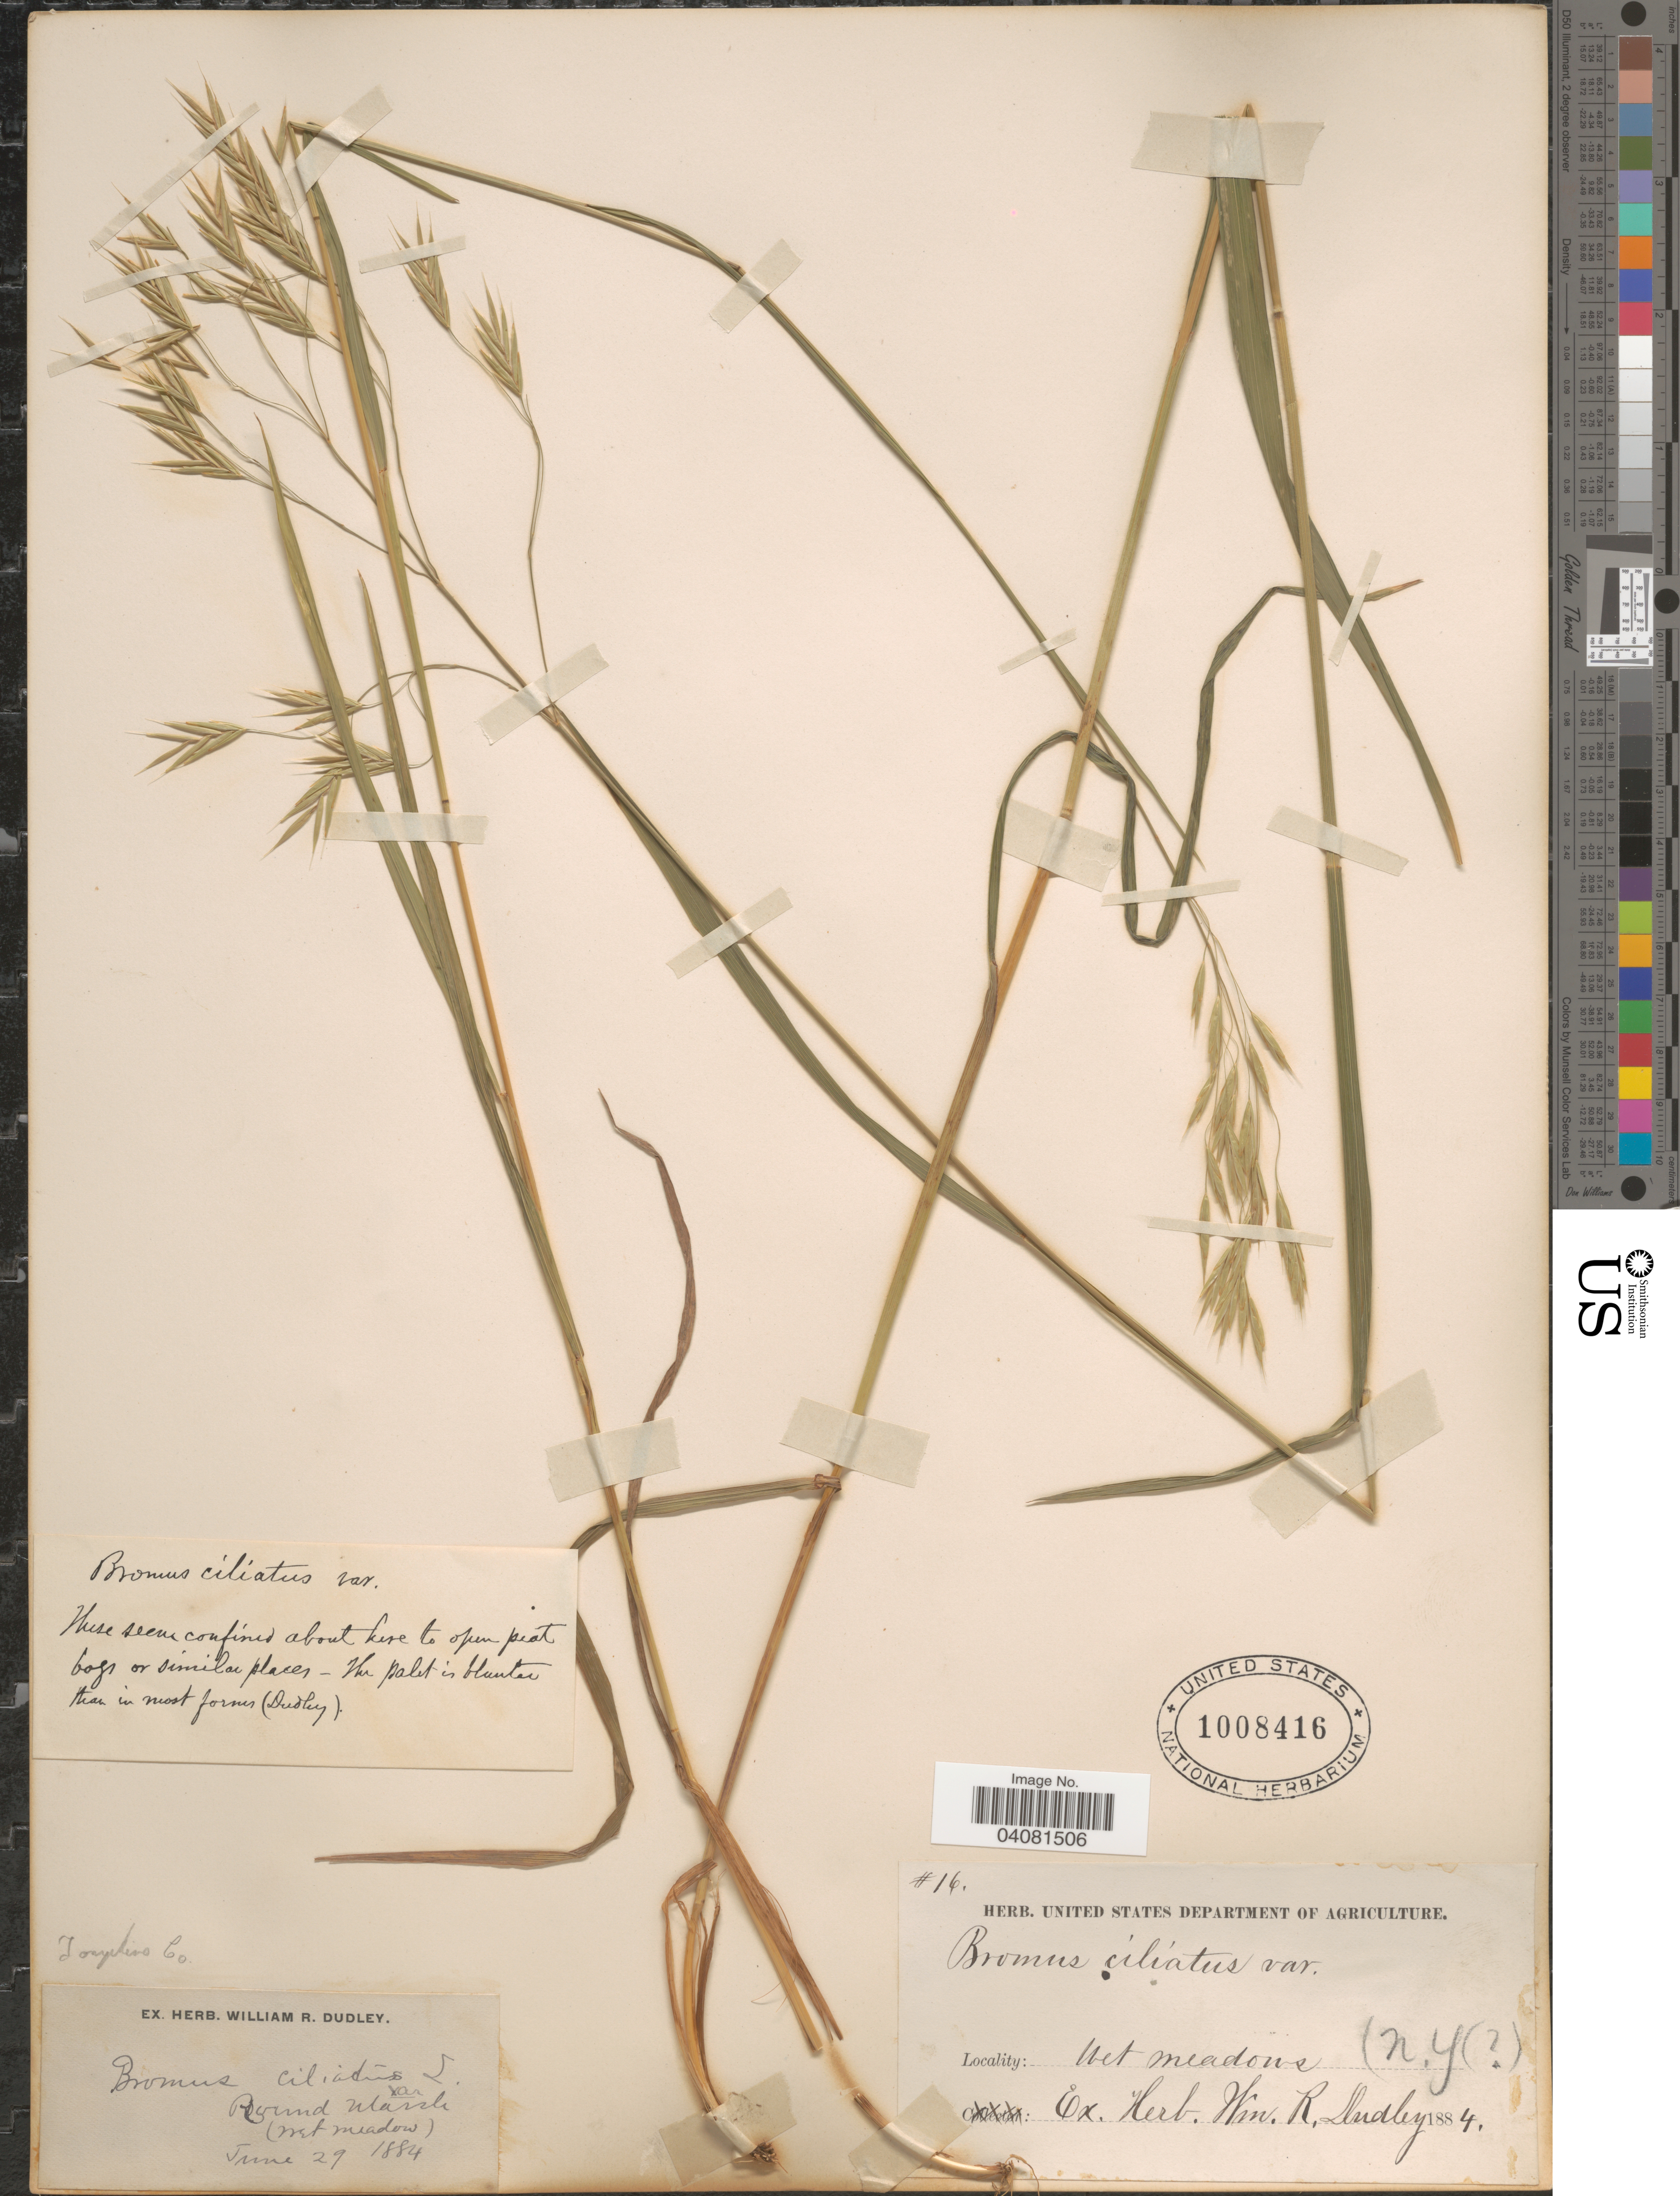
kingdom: Plantae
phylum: Tracheophyta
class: Liliopsida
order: Poales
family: Poaceae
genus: Bromus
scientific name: Bromus ciliatus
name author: L.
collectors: Ex herb. William R. Dudley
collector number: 16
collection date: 1884-06-29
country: United States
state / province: New York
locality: Tompkins Co. Round Marsh (wet meadow).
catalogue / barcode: US 1008416